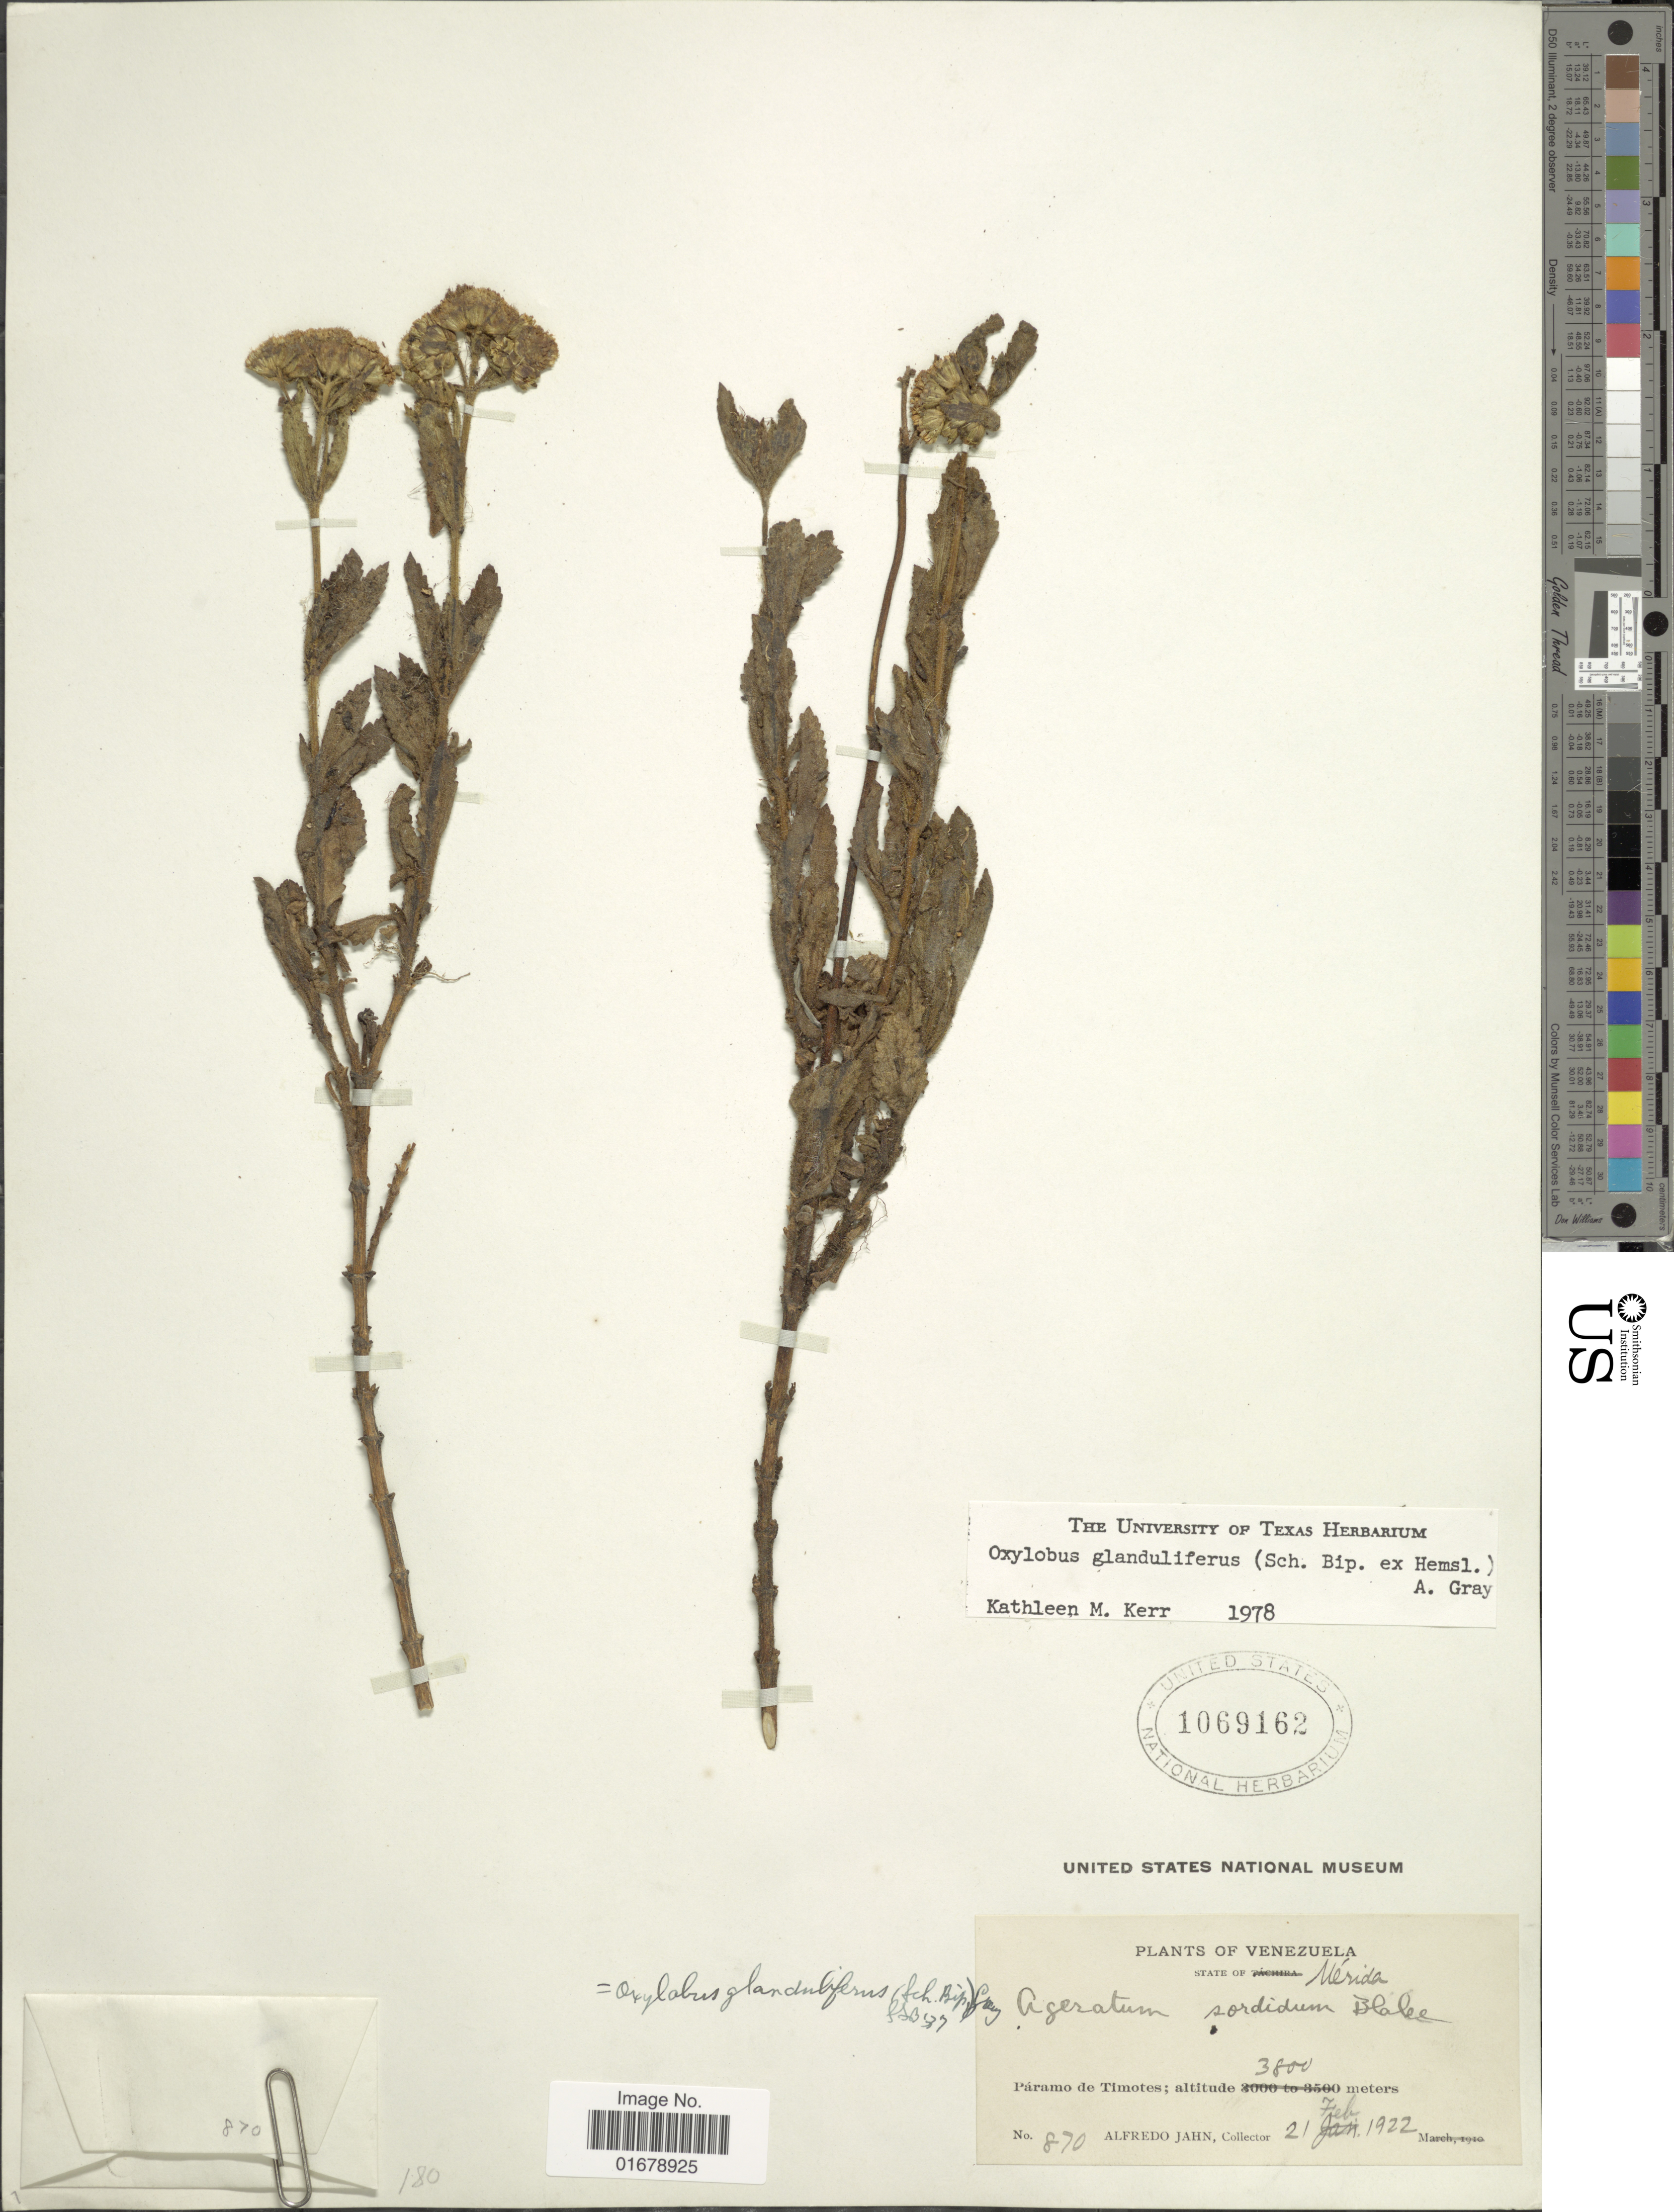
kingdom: Plantae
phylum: Tracheophyta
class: Magnoliopsida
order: Asterales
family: Asteraceae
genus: Oxylobus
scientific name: Oxylobus glanduliferus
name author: (Sch. Bip.) A. Gray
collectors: A. Jahn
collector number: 870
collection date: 1922-02-21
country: Venezuela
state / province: Mérida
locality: Venezuela. State of Merida. Paramo de Timotes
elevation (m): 3800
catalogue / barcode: US 1069162